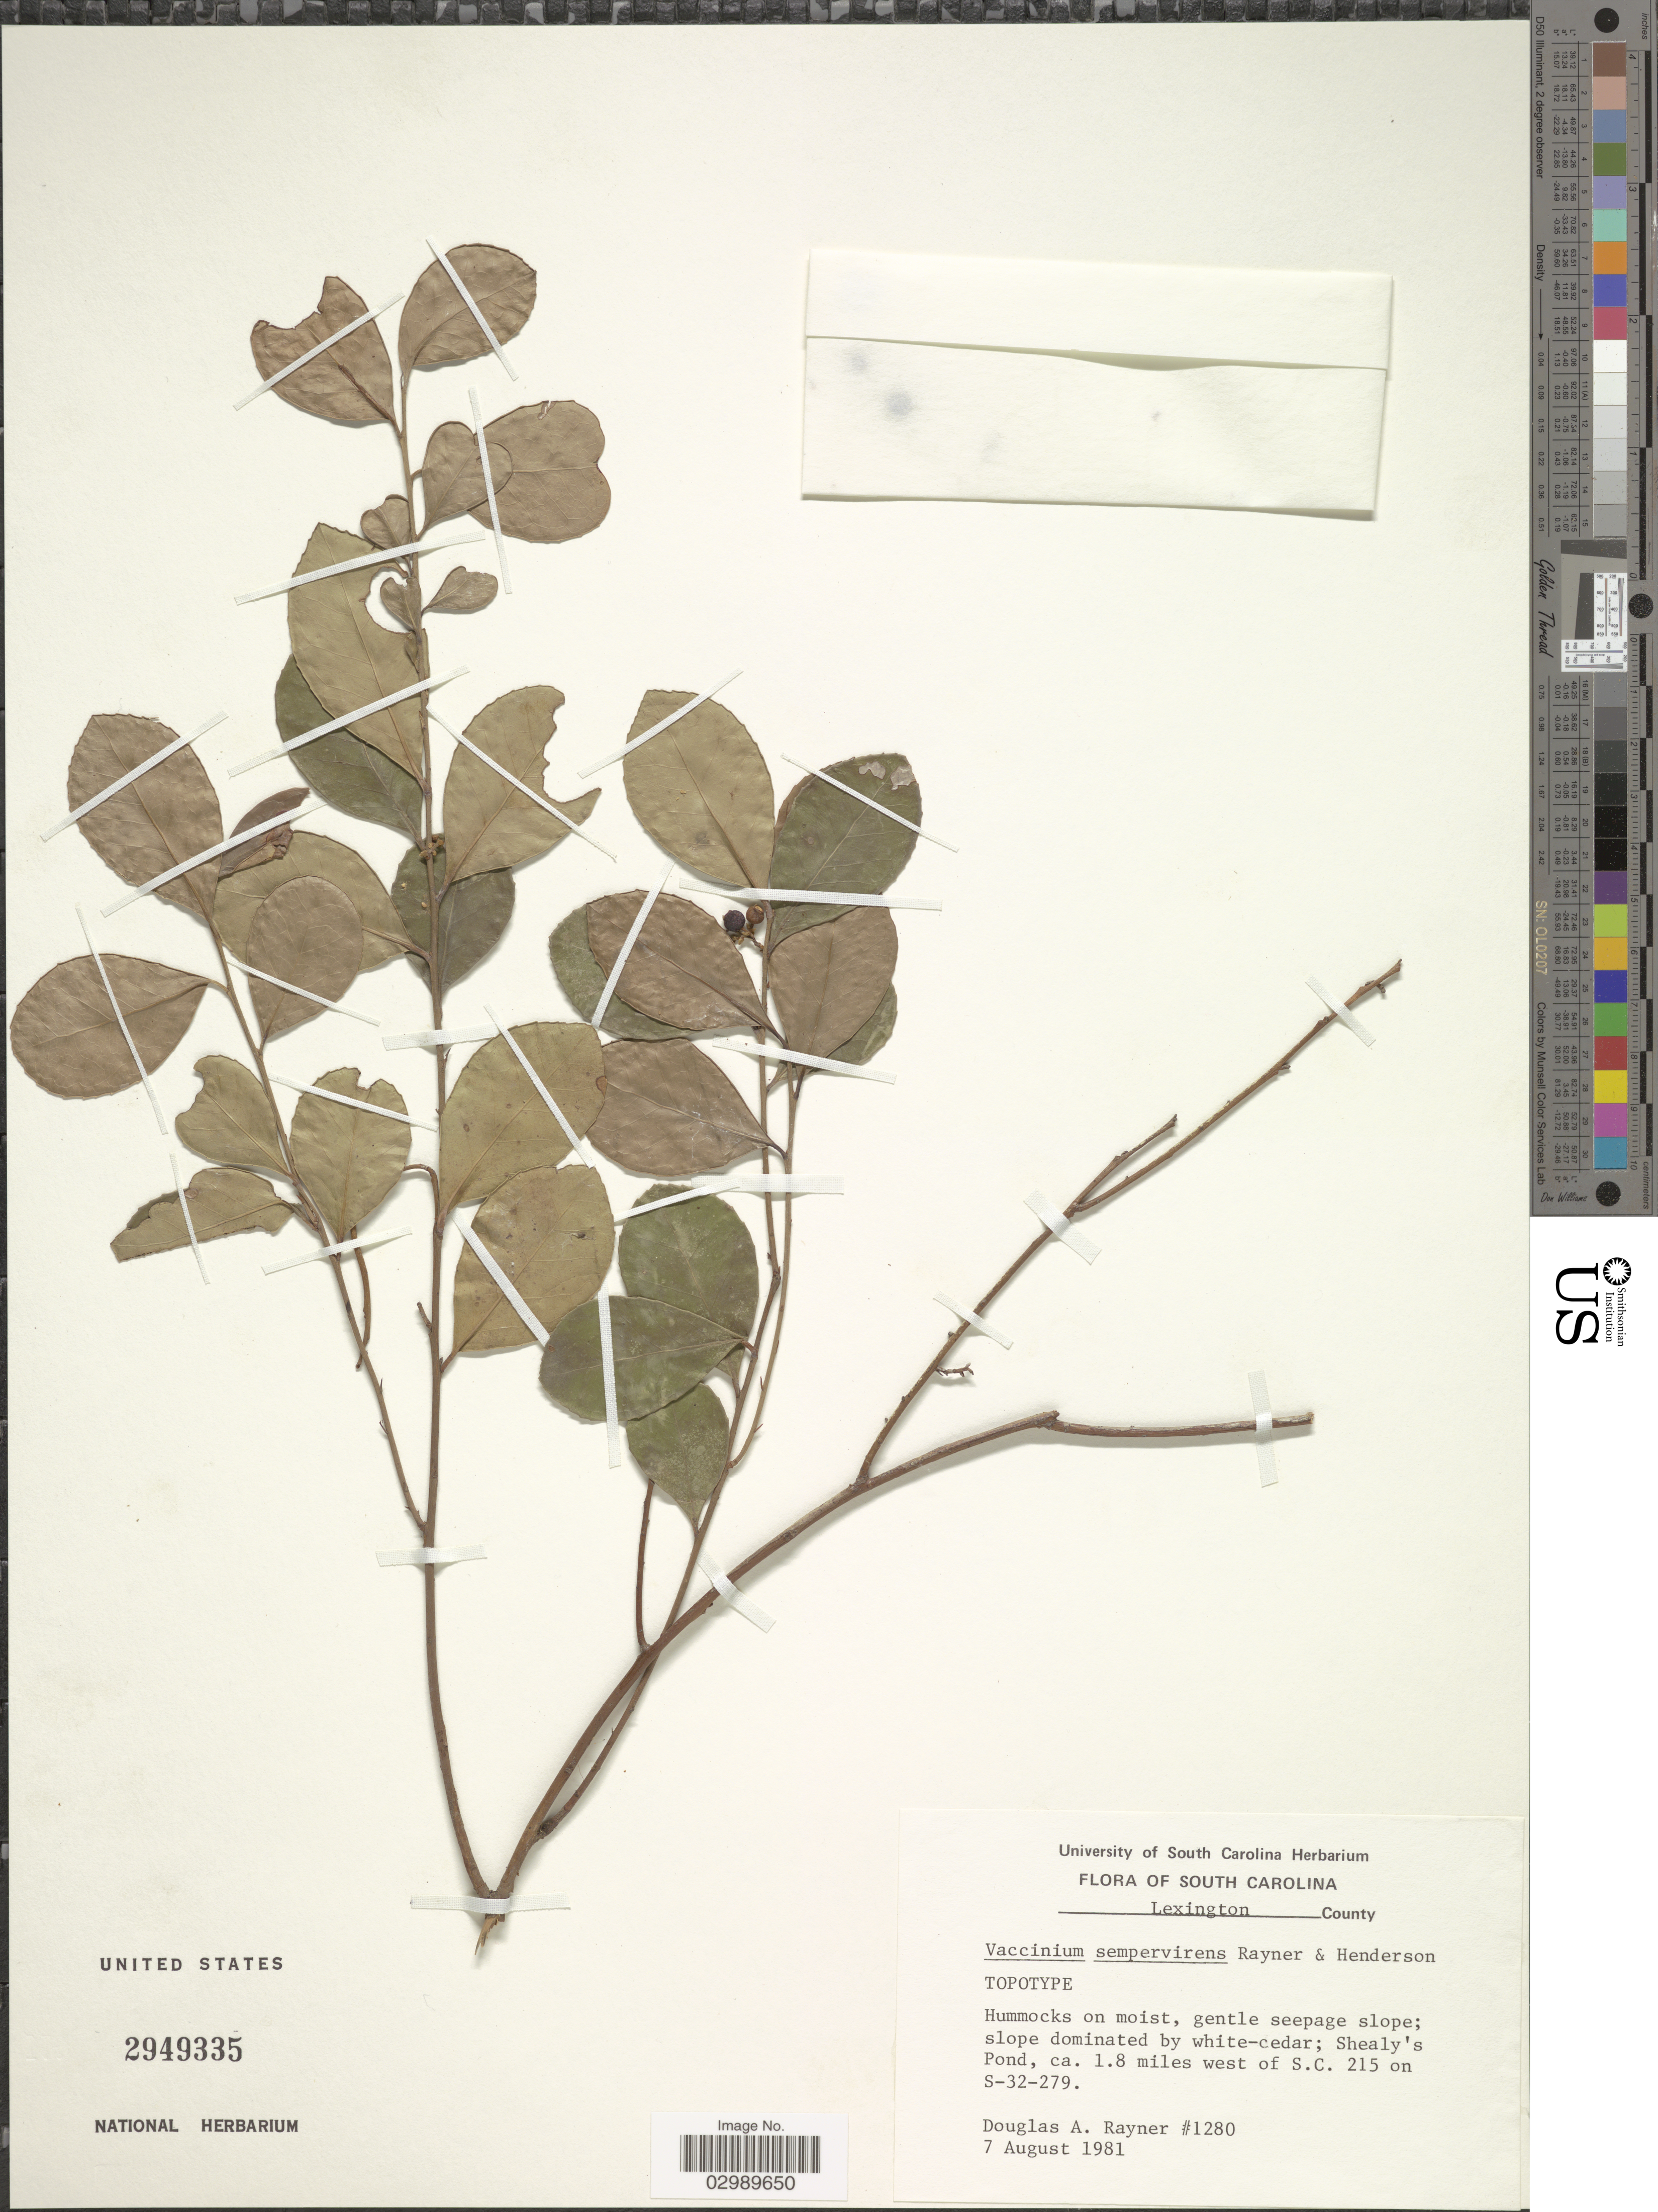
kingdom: Plantae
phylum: Tracheophyta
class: Magnoliopsida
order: Ericales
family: Ericaceae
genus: Vaccinium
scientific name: Vaccinium sempervirens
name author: D.A. Rayner & J. Hend.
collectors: D. A. Rayner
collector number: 1280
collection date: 1981-08-07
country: United States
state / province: South Carolina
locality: Lexington County. Shealy's Pond, ca. 1.8 miles west of S.C. 215 on S-32-279.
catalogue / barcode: US 2949335